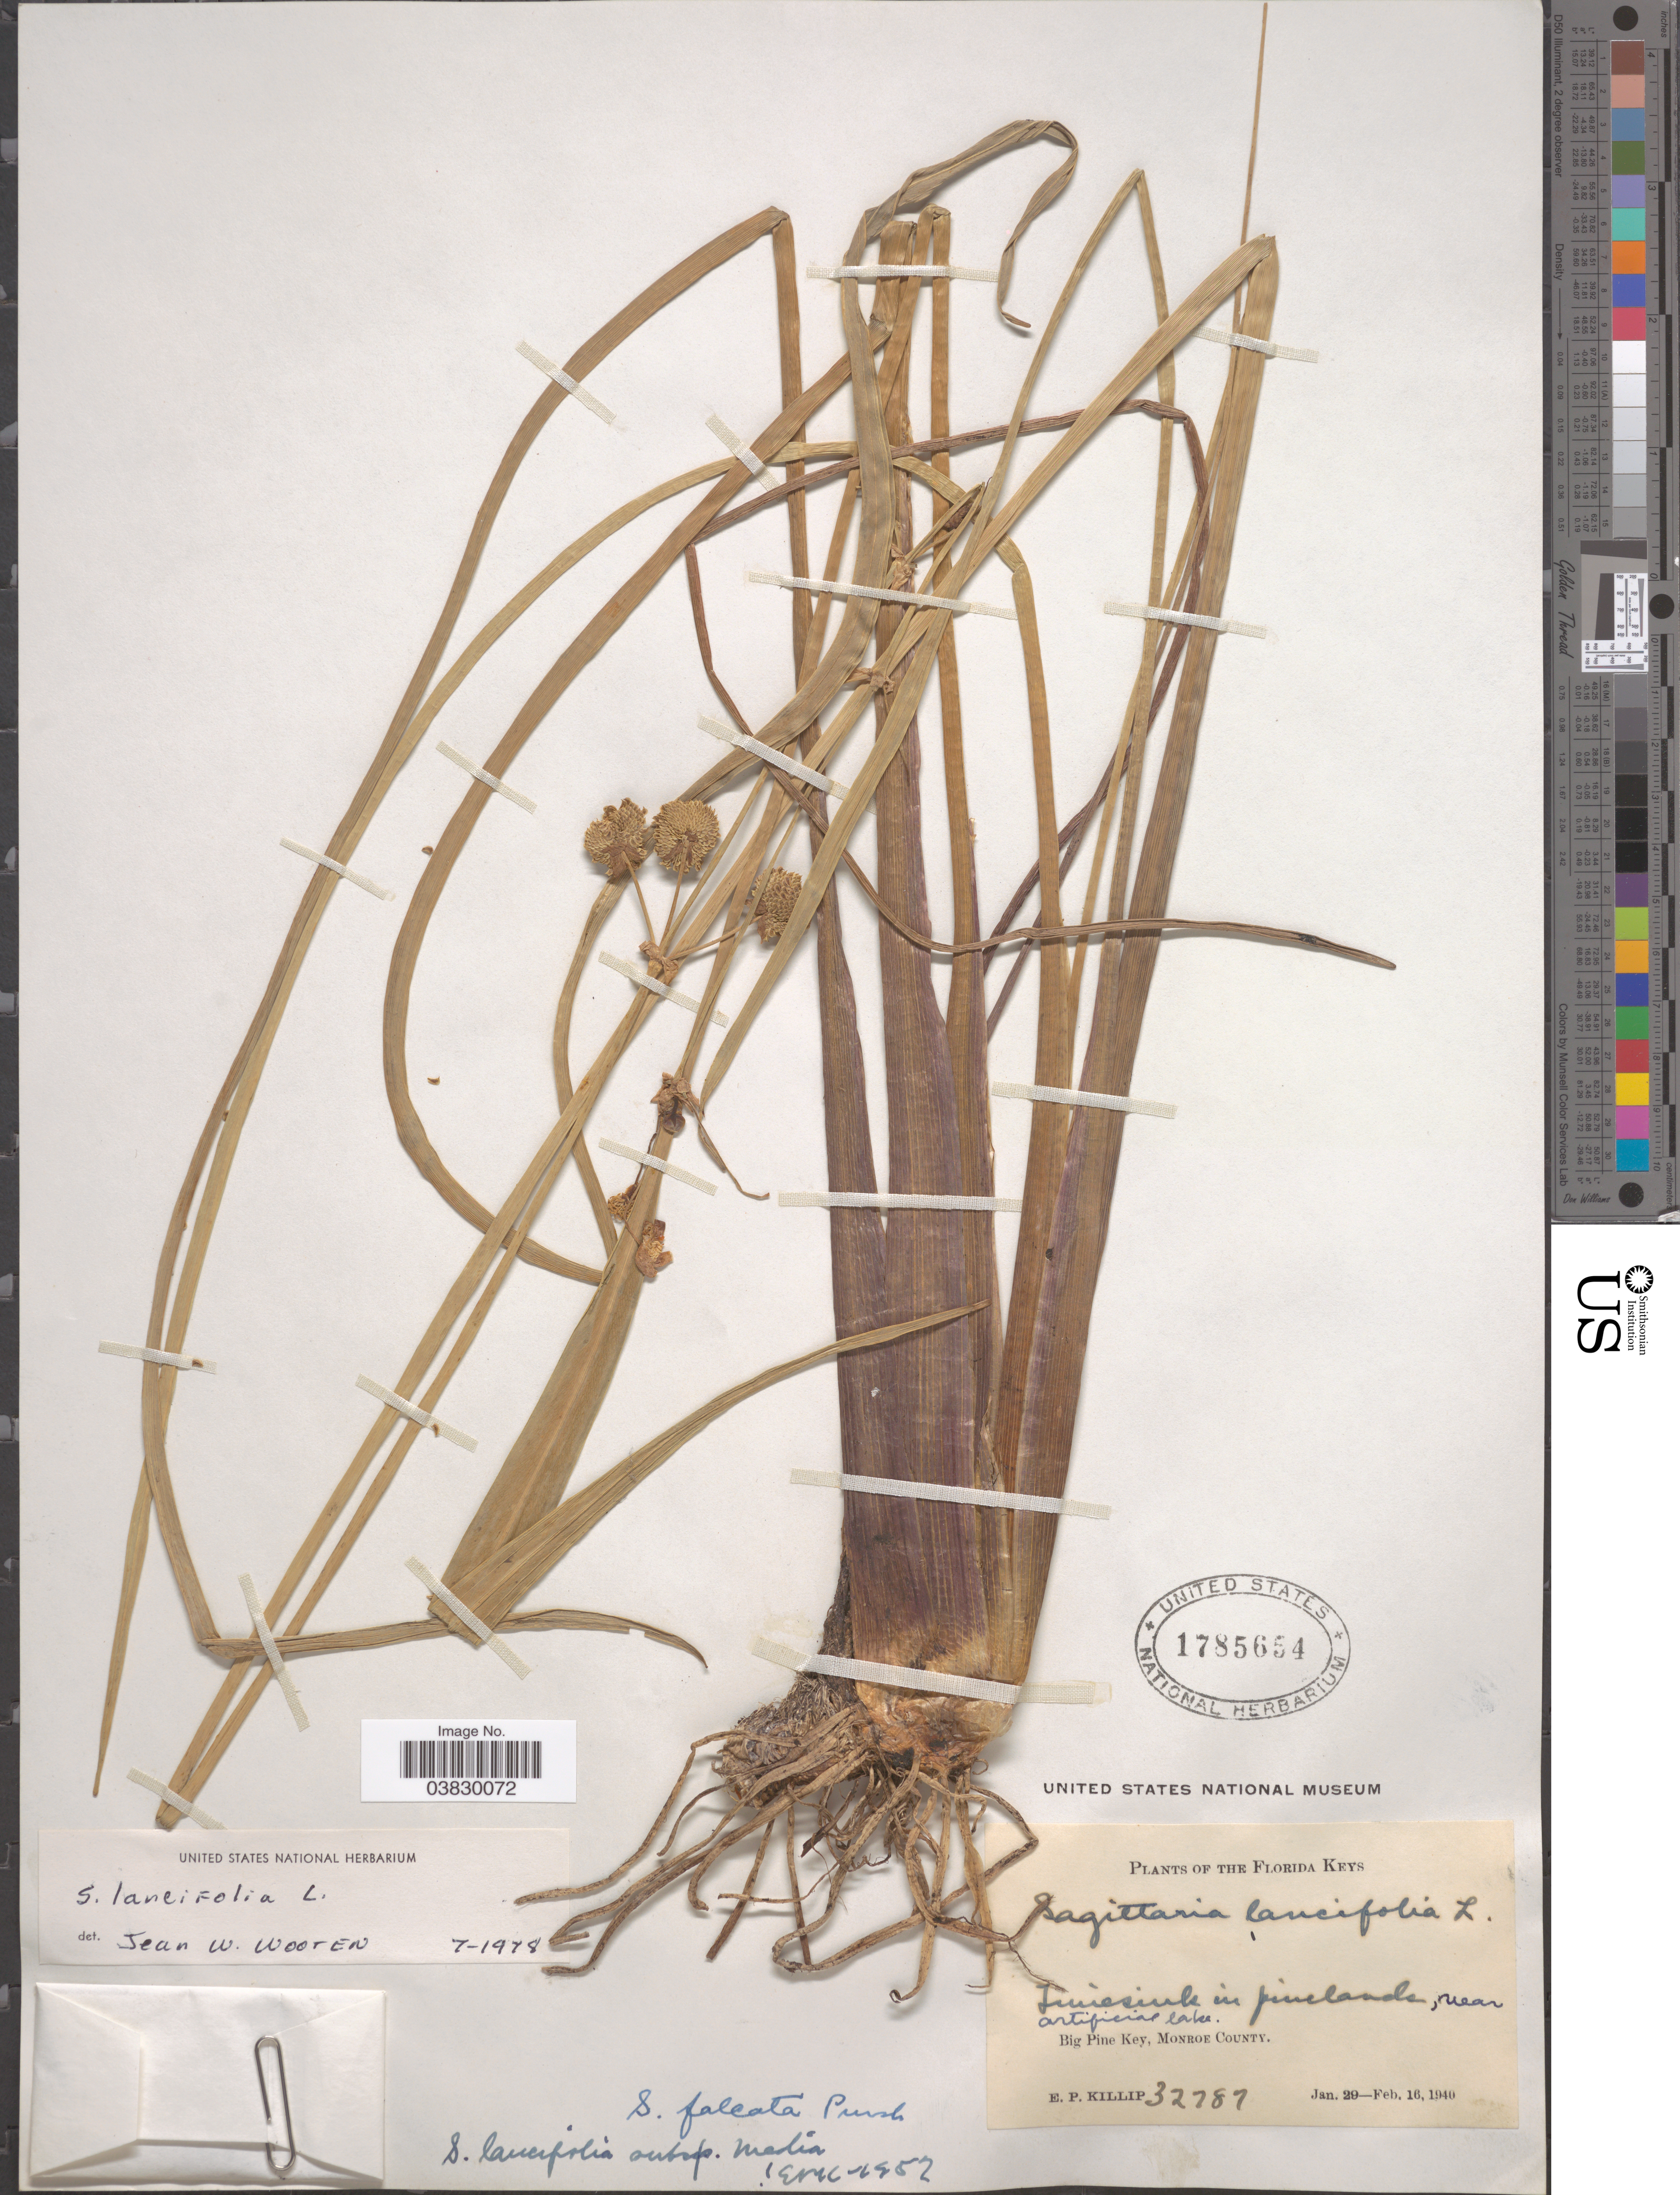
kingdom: Plantae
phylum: Tracheophyta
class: Liliopsida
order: Alismatales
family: Alismataceae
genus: Sagittaria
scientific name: Sagittaria lancifolia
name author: L.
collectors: E. P. Killip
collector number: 32787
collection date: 1940-01-29/1940-02-16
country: United States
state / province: Florida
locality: The Florida Keys. Near artificial lake. Big Pine Key, Monroe County.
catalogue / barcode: US 1785654